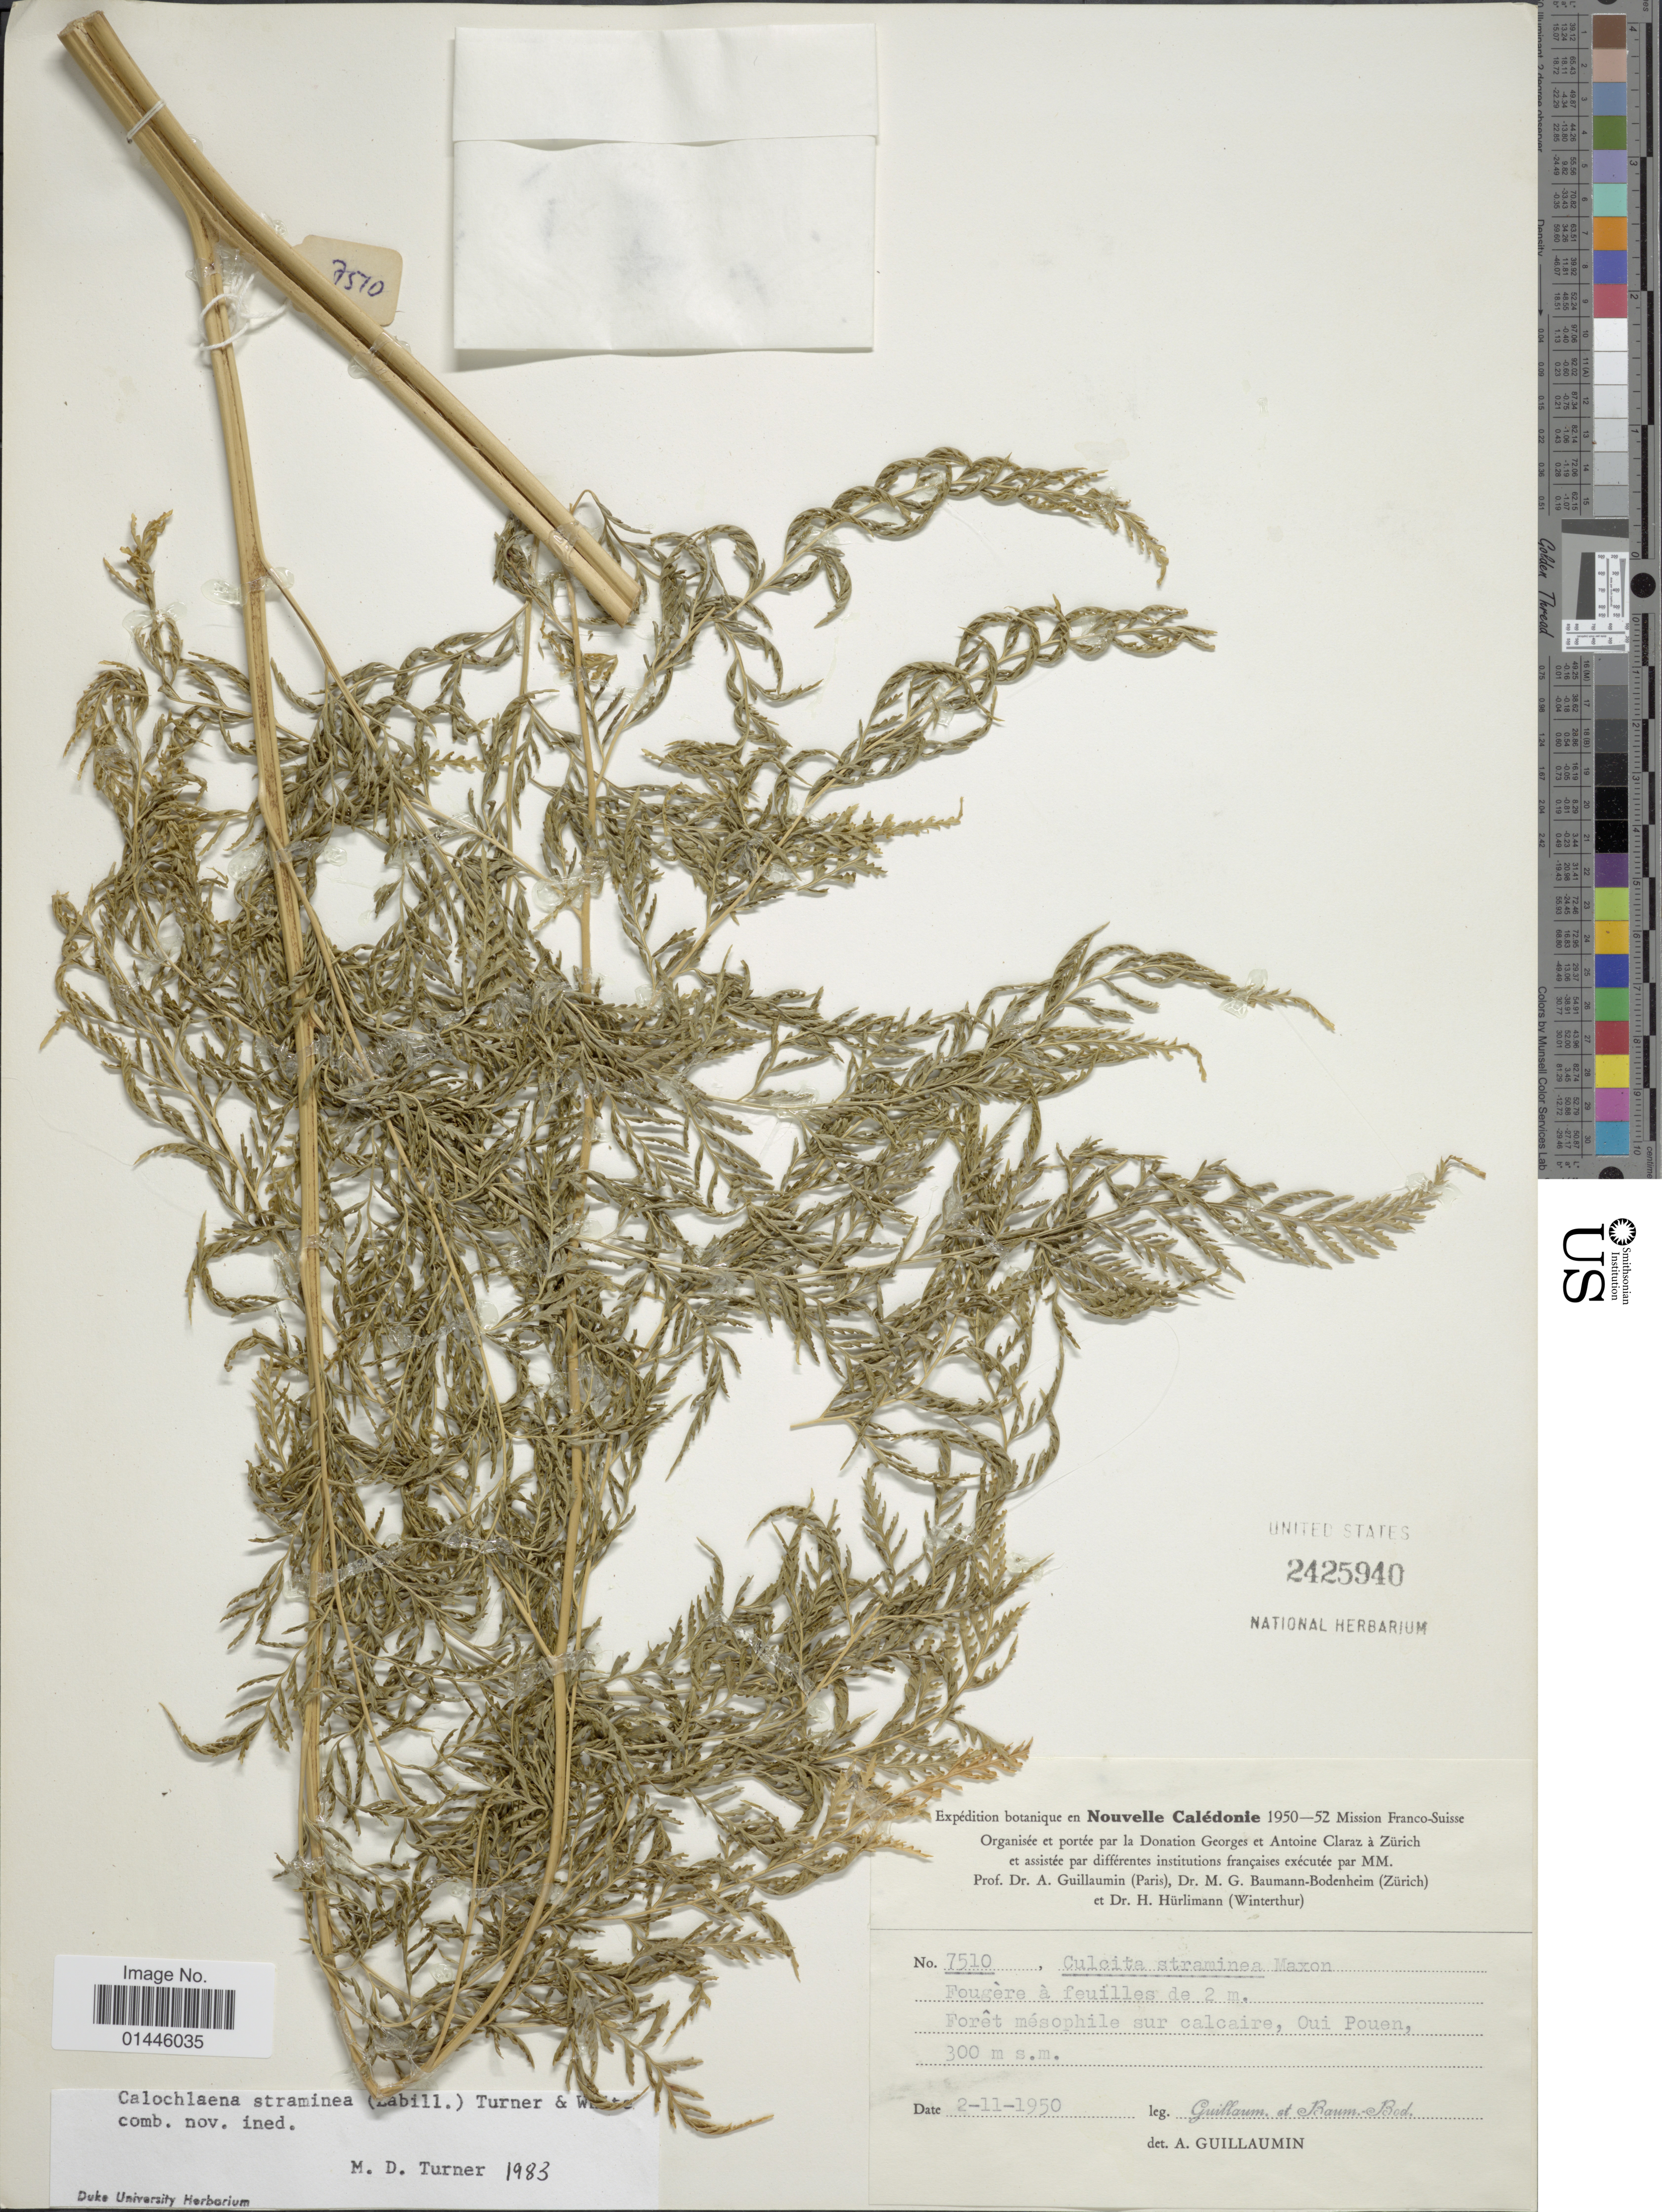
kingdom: Plantae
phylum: Tracheophyta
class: Polypodiopsida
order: Cyatheales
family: Dicksoniaceae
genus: Calochlaena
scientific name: Calochlaena straminea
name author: (Labill.) M.D. Turner & R.A. White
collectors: A. Guillaumin & M. G. Baumann-Bodenheim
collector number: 7510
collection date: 1950-11-02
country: New Caledonia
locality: Nouvelle Caledonie, Oui Pouen.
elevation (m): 300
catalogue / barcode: US 2425940